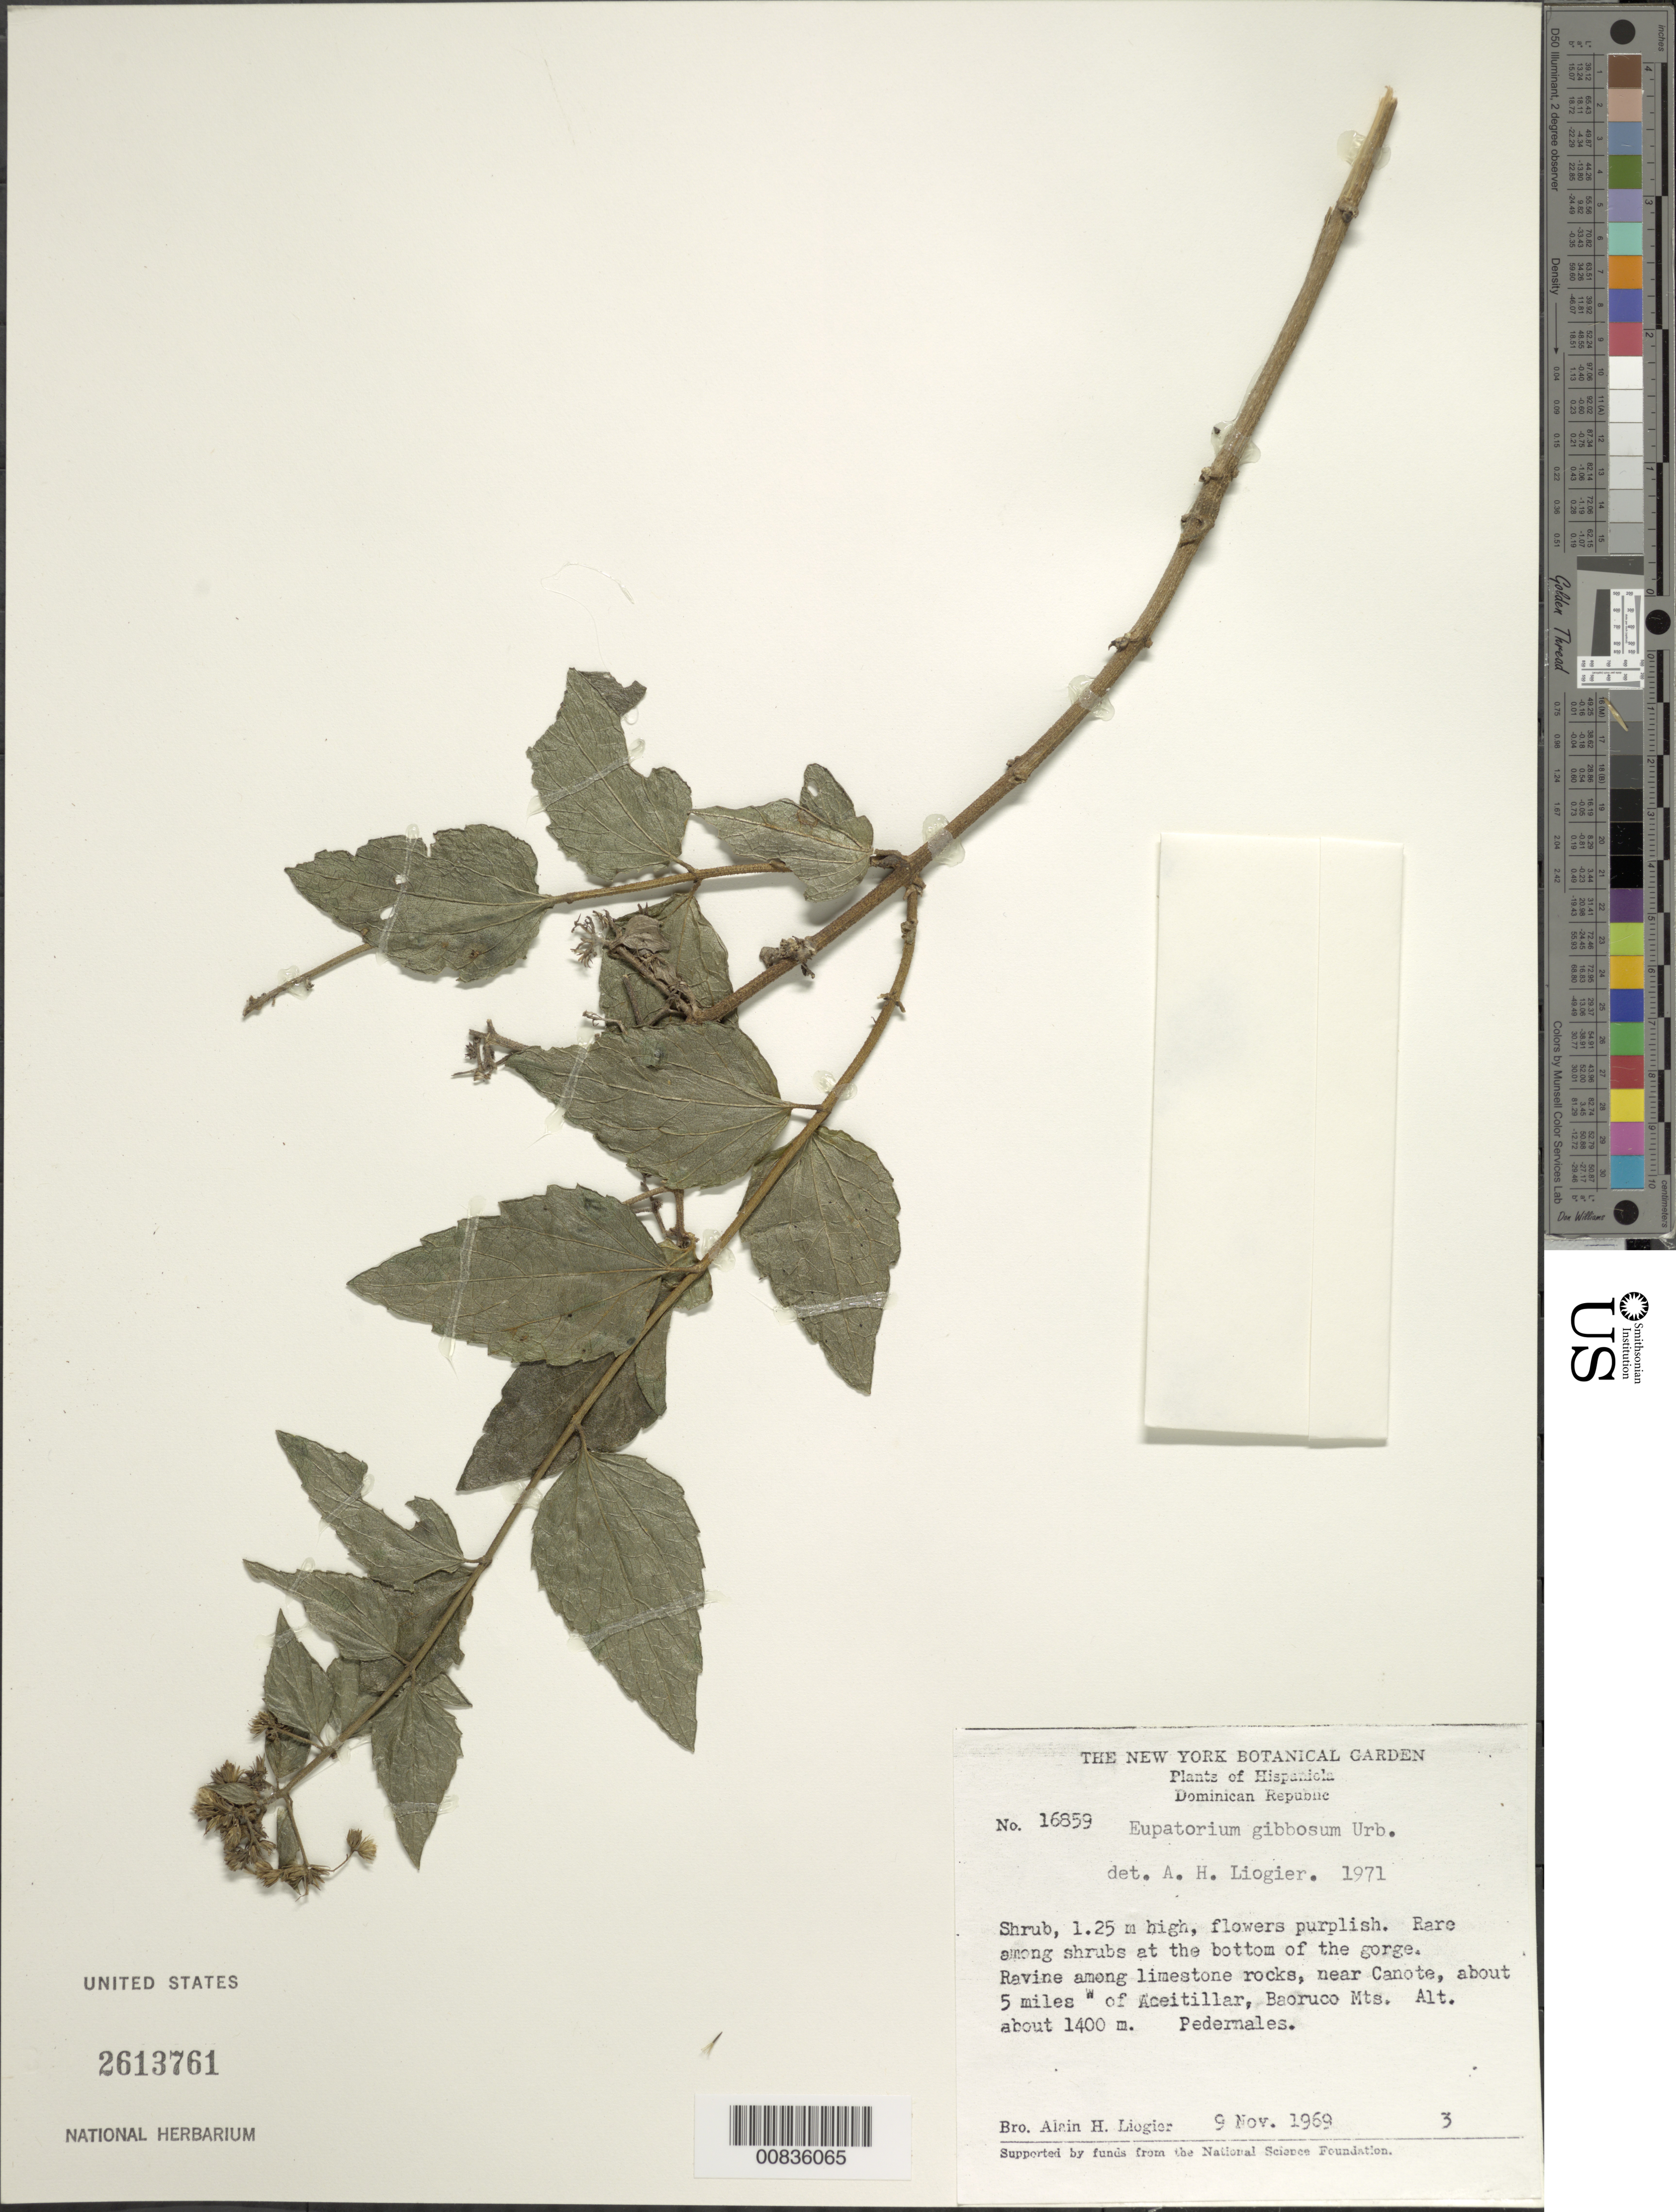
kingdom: Plantae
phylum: Tracheophyta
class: Magnoliopsida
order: Asterales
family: Asteraceae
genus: Koanophyllon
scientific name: Koanophyllon gibbosum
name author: (Urb.) R.M. King & H. Rob.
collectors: A. H. Liogier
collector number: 16859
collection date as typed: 09 Nov 1969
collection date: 1969-11-09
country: Dominican Republic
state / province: Pedernales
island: Hispaniola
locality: Near Canote, about 5 miles W of Aceitillar, Baoruco Mts.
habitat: Among shrubs at the bottom of the gorge in a ravine among limestone rocks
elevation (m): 1400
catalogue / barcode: US 2613761